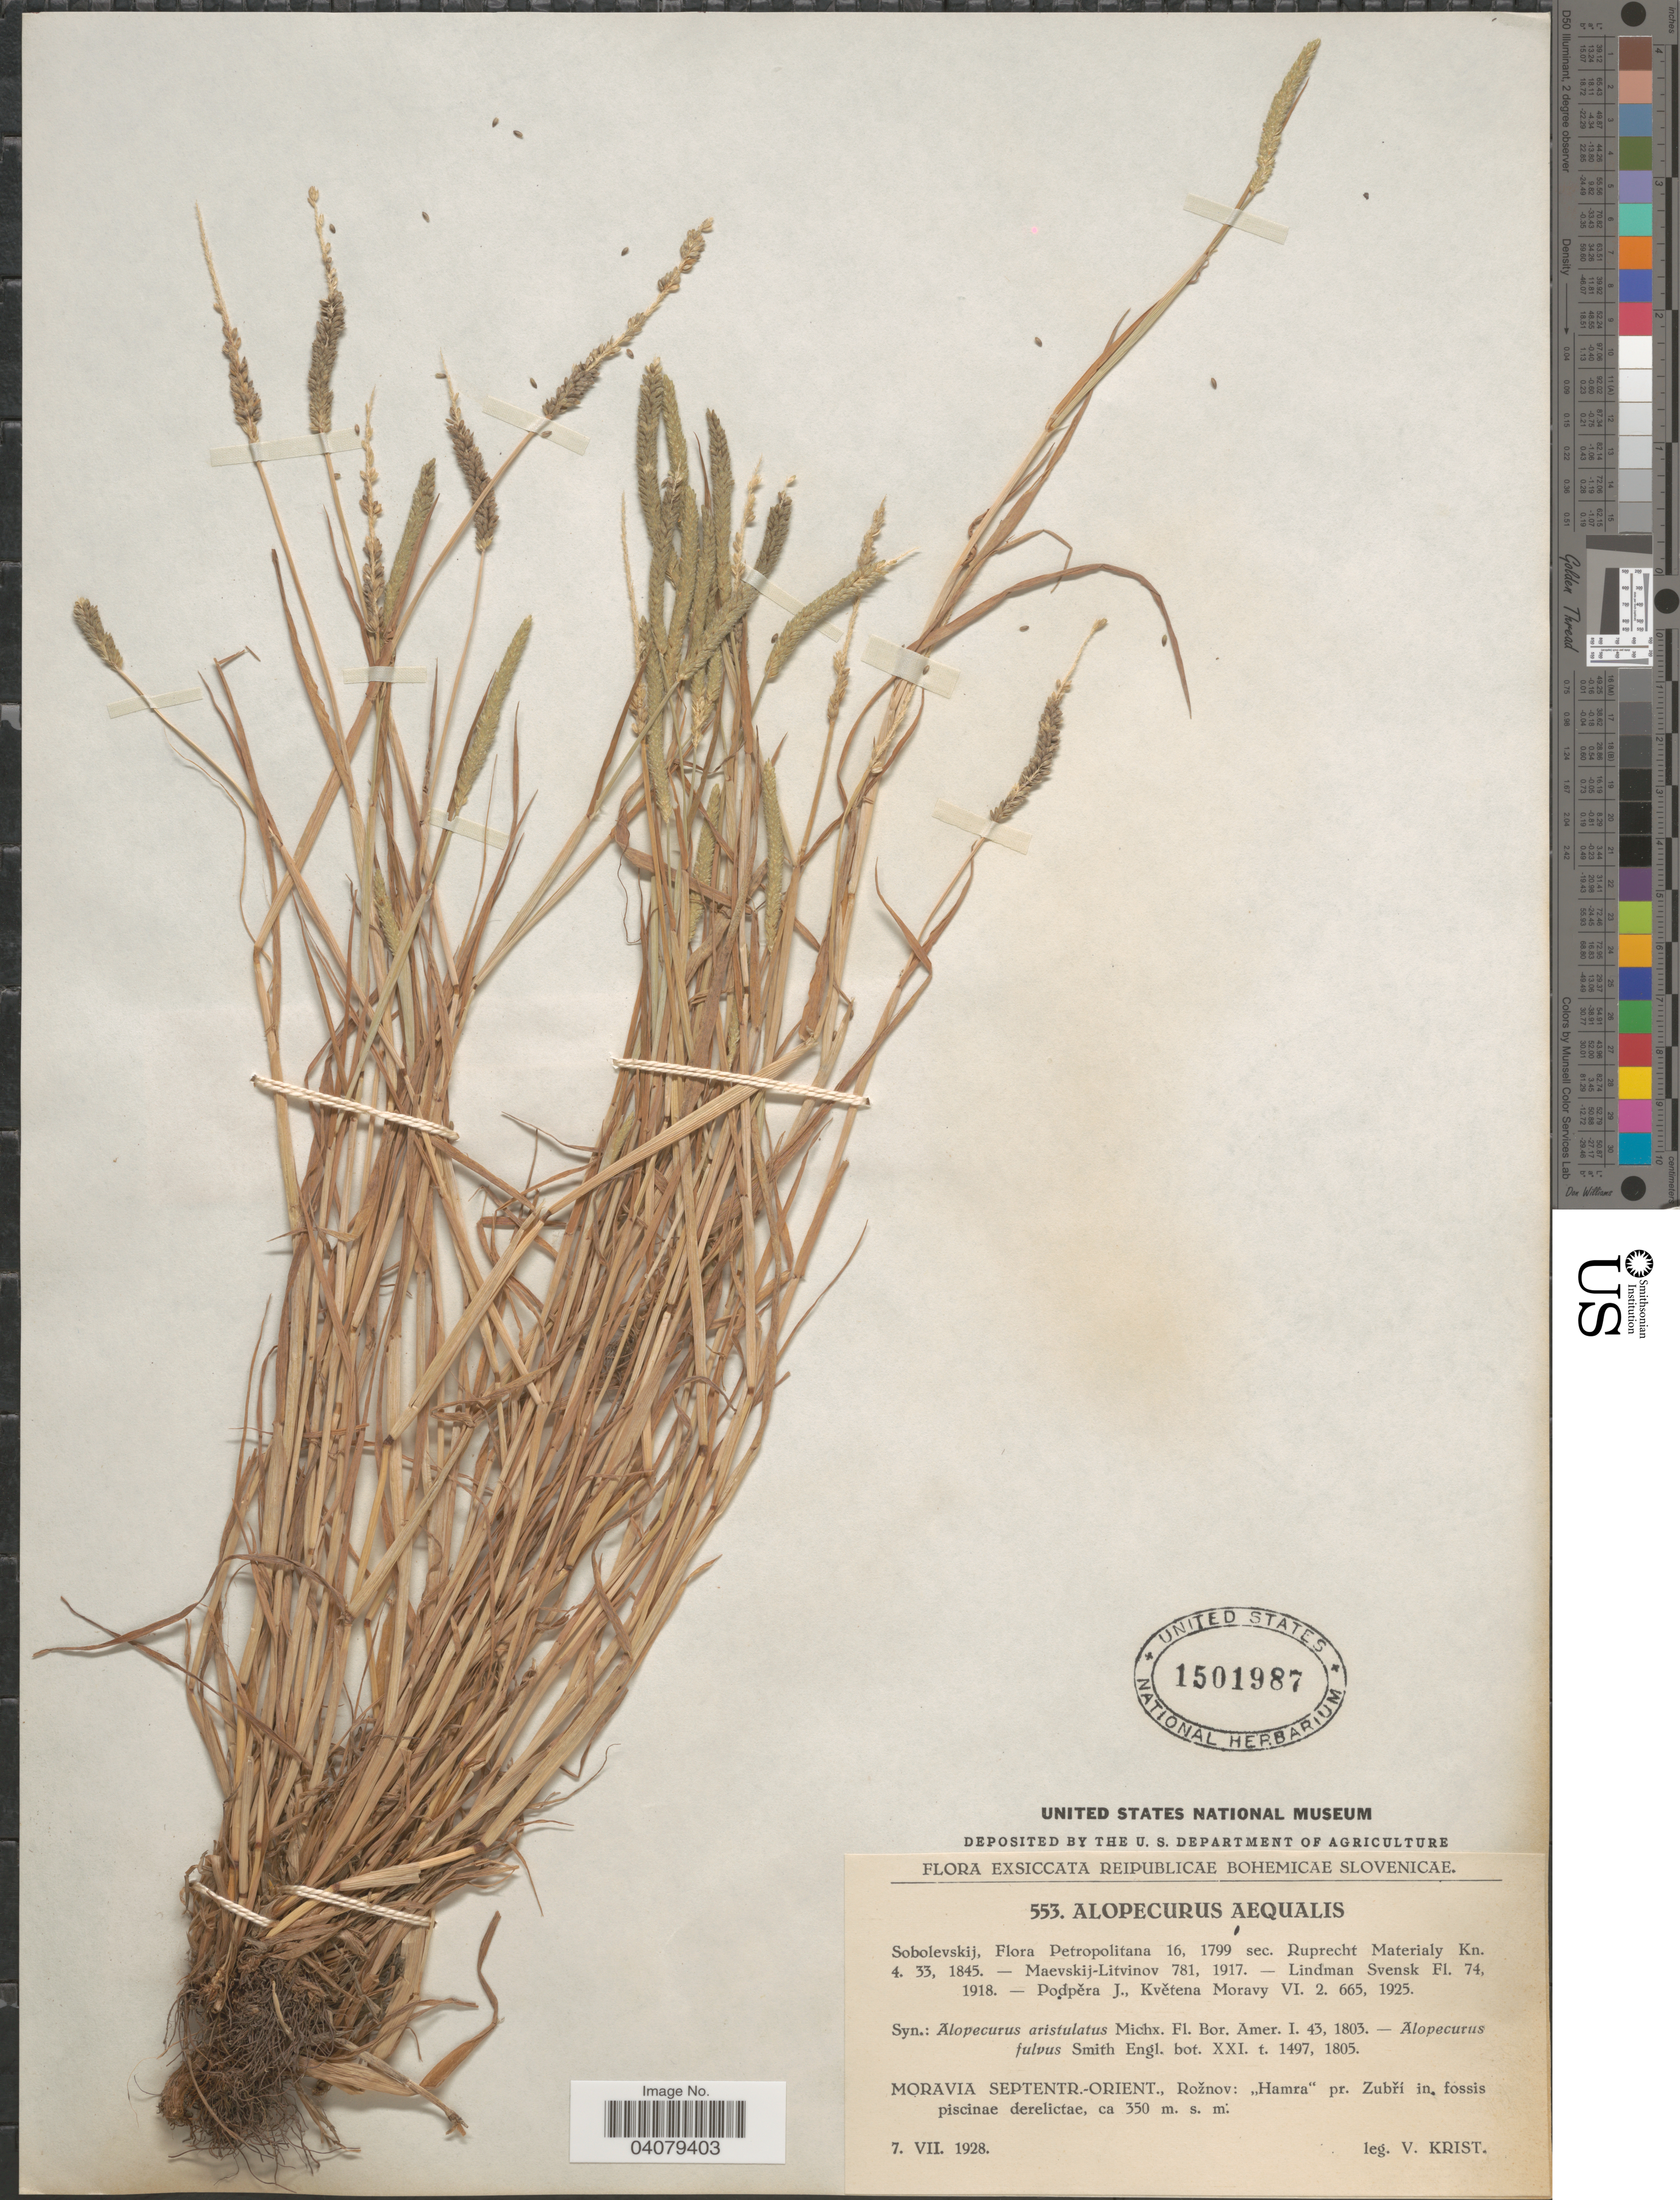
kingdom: Plantae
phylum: Tracheophyta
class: Liliopsida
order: Poales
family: Poaceae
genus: Alopecurus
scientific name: Alopecurus arundinaceus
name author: Poir.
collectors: V. Krist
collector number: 553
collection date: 1928-07-07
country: Czechia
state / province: Moravian-Silesian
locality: Moravia Septentr.-Orient., Rožnov: "Hamra" pr. Zubří in fossis piscinae derelictae.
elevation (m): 350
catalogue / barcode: US 1501987